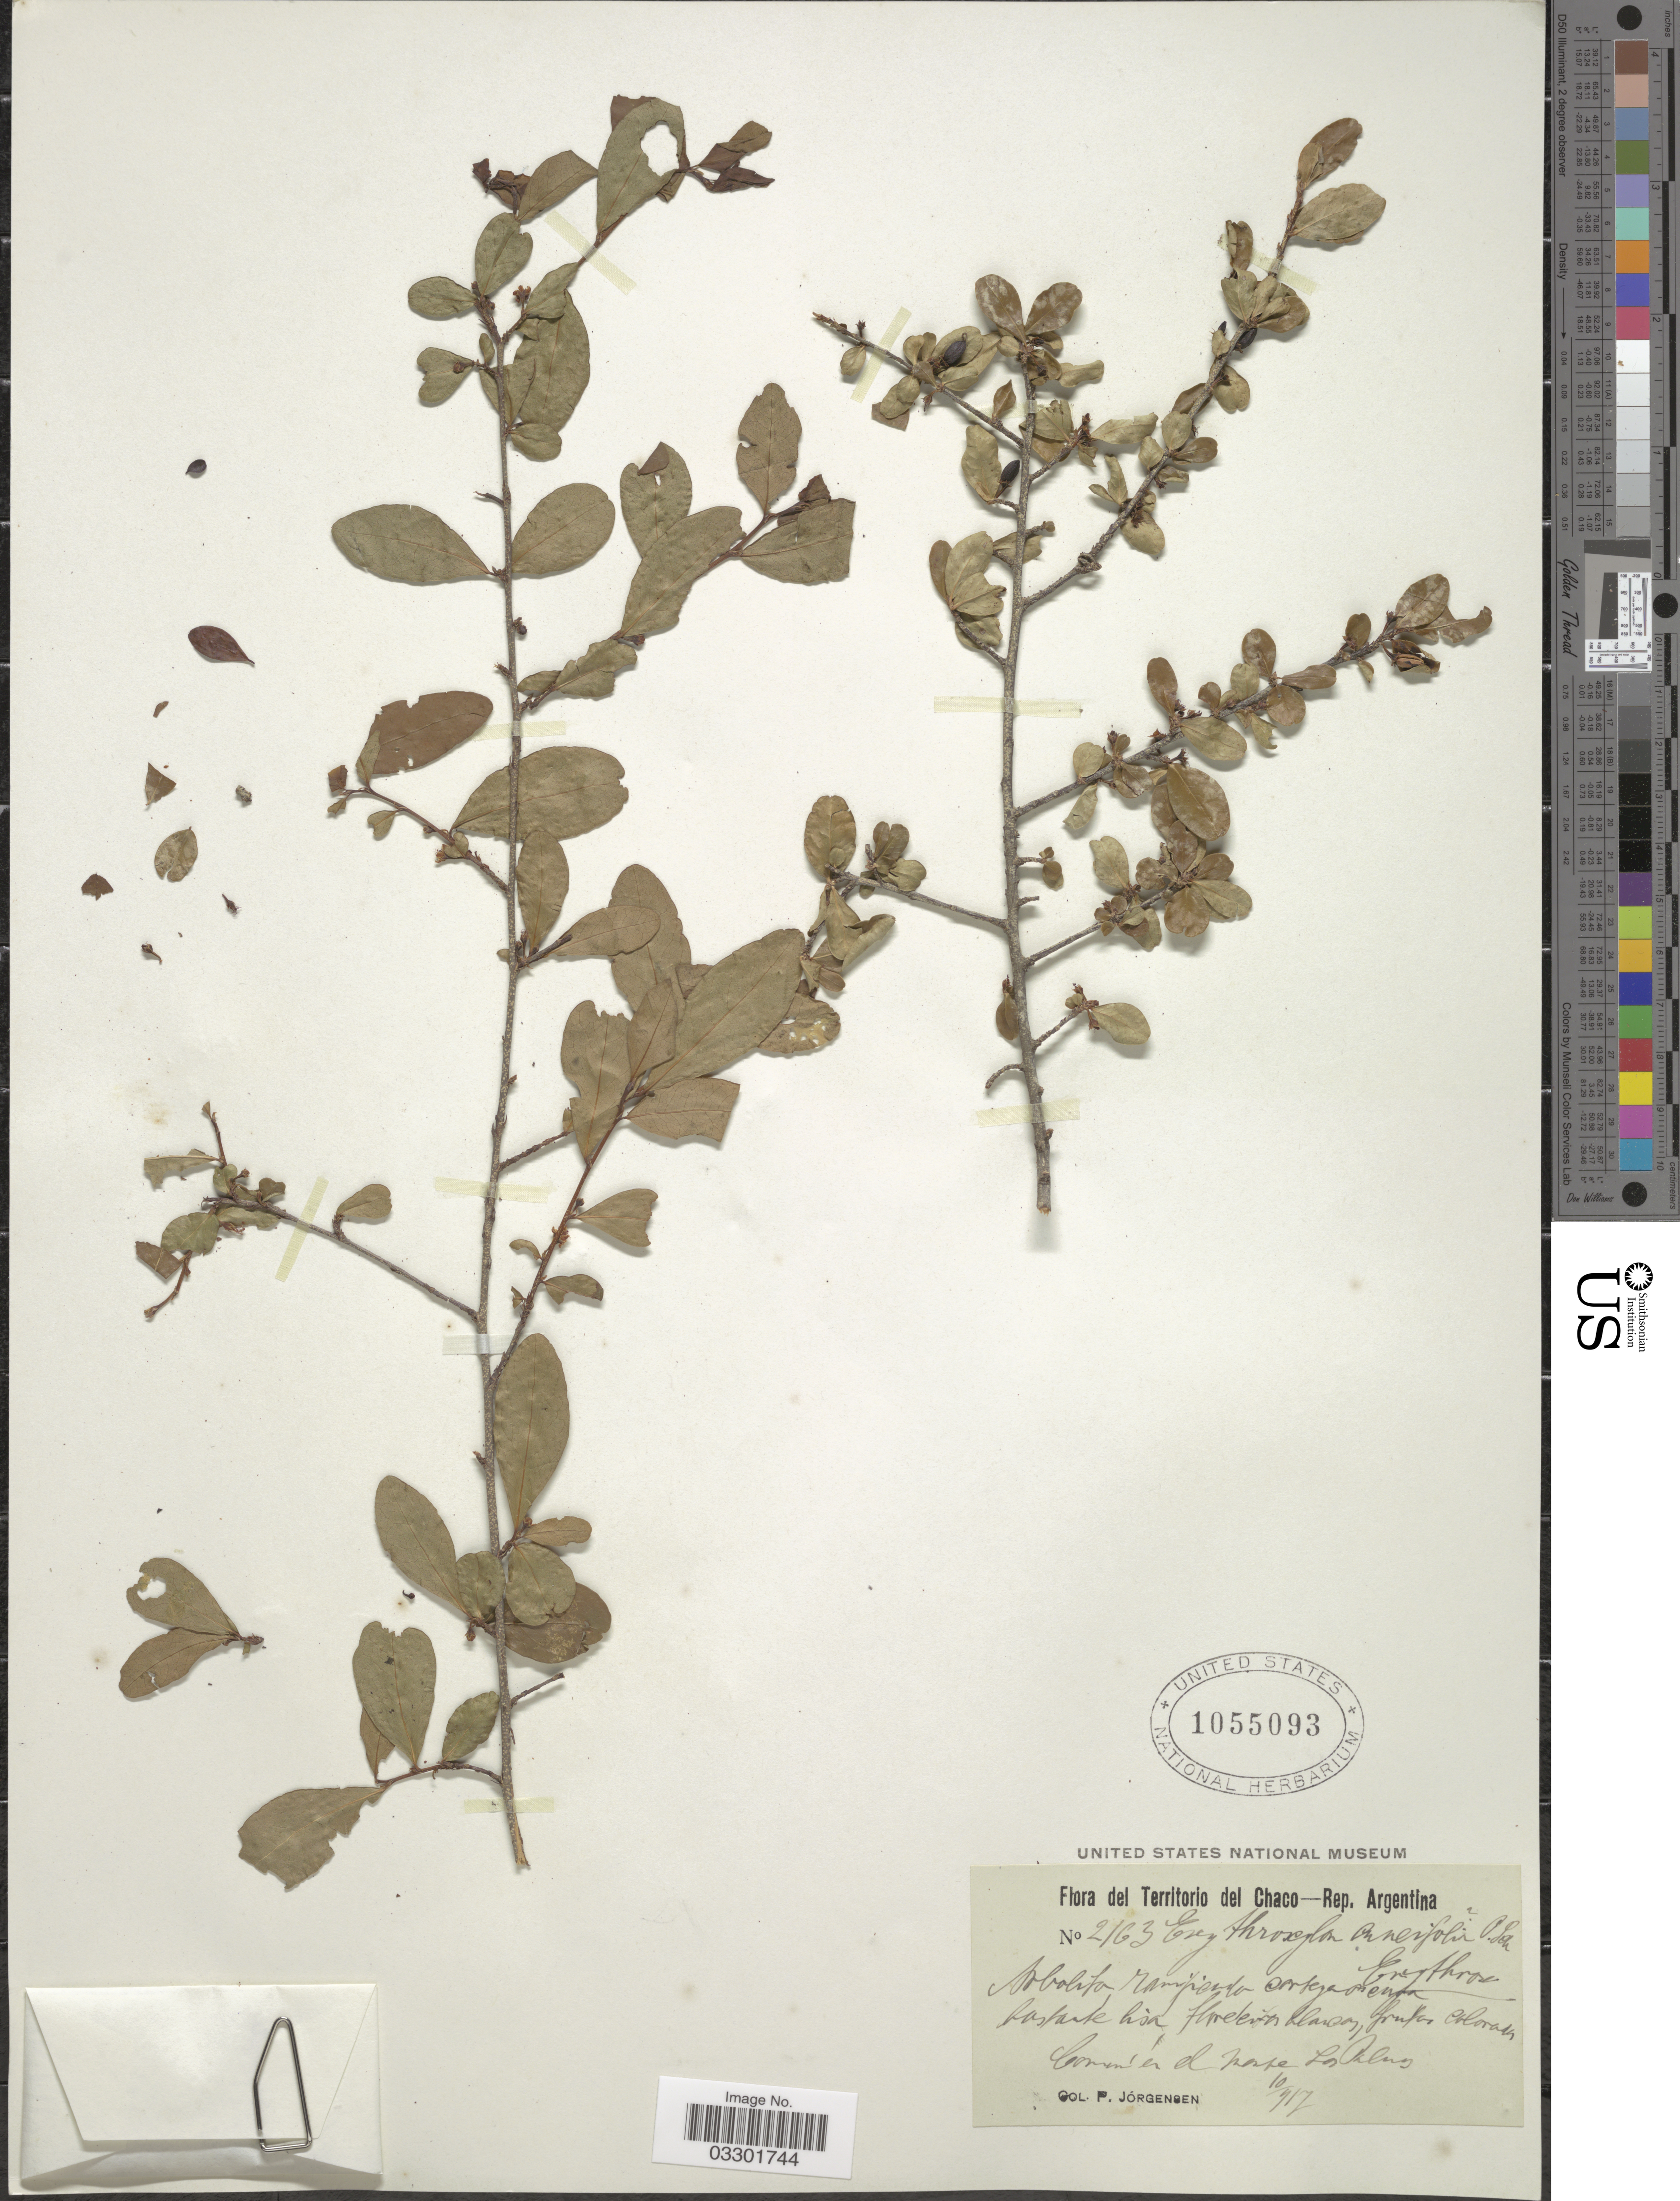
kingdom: Plantae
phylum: Tracheophyta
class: Magnoliopsida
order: Malpighiales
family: Erythroxylaceae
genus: Erythroxylum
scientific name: Erythroxylum cuneifolium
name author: (Mart.) O.E. Schulz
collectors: P. Jörgensen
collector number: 2163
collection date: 1917-10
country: Argentina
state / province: Chaco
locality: Territorio del Chaco. Commún en el Norte Los Palmas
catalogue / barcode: US 1055093